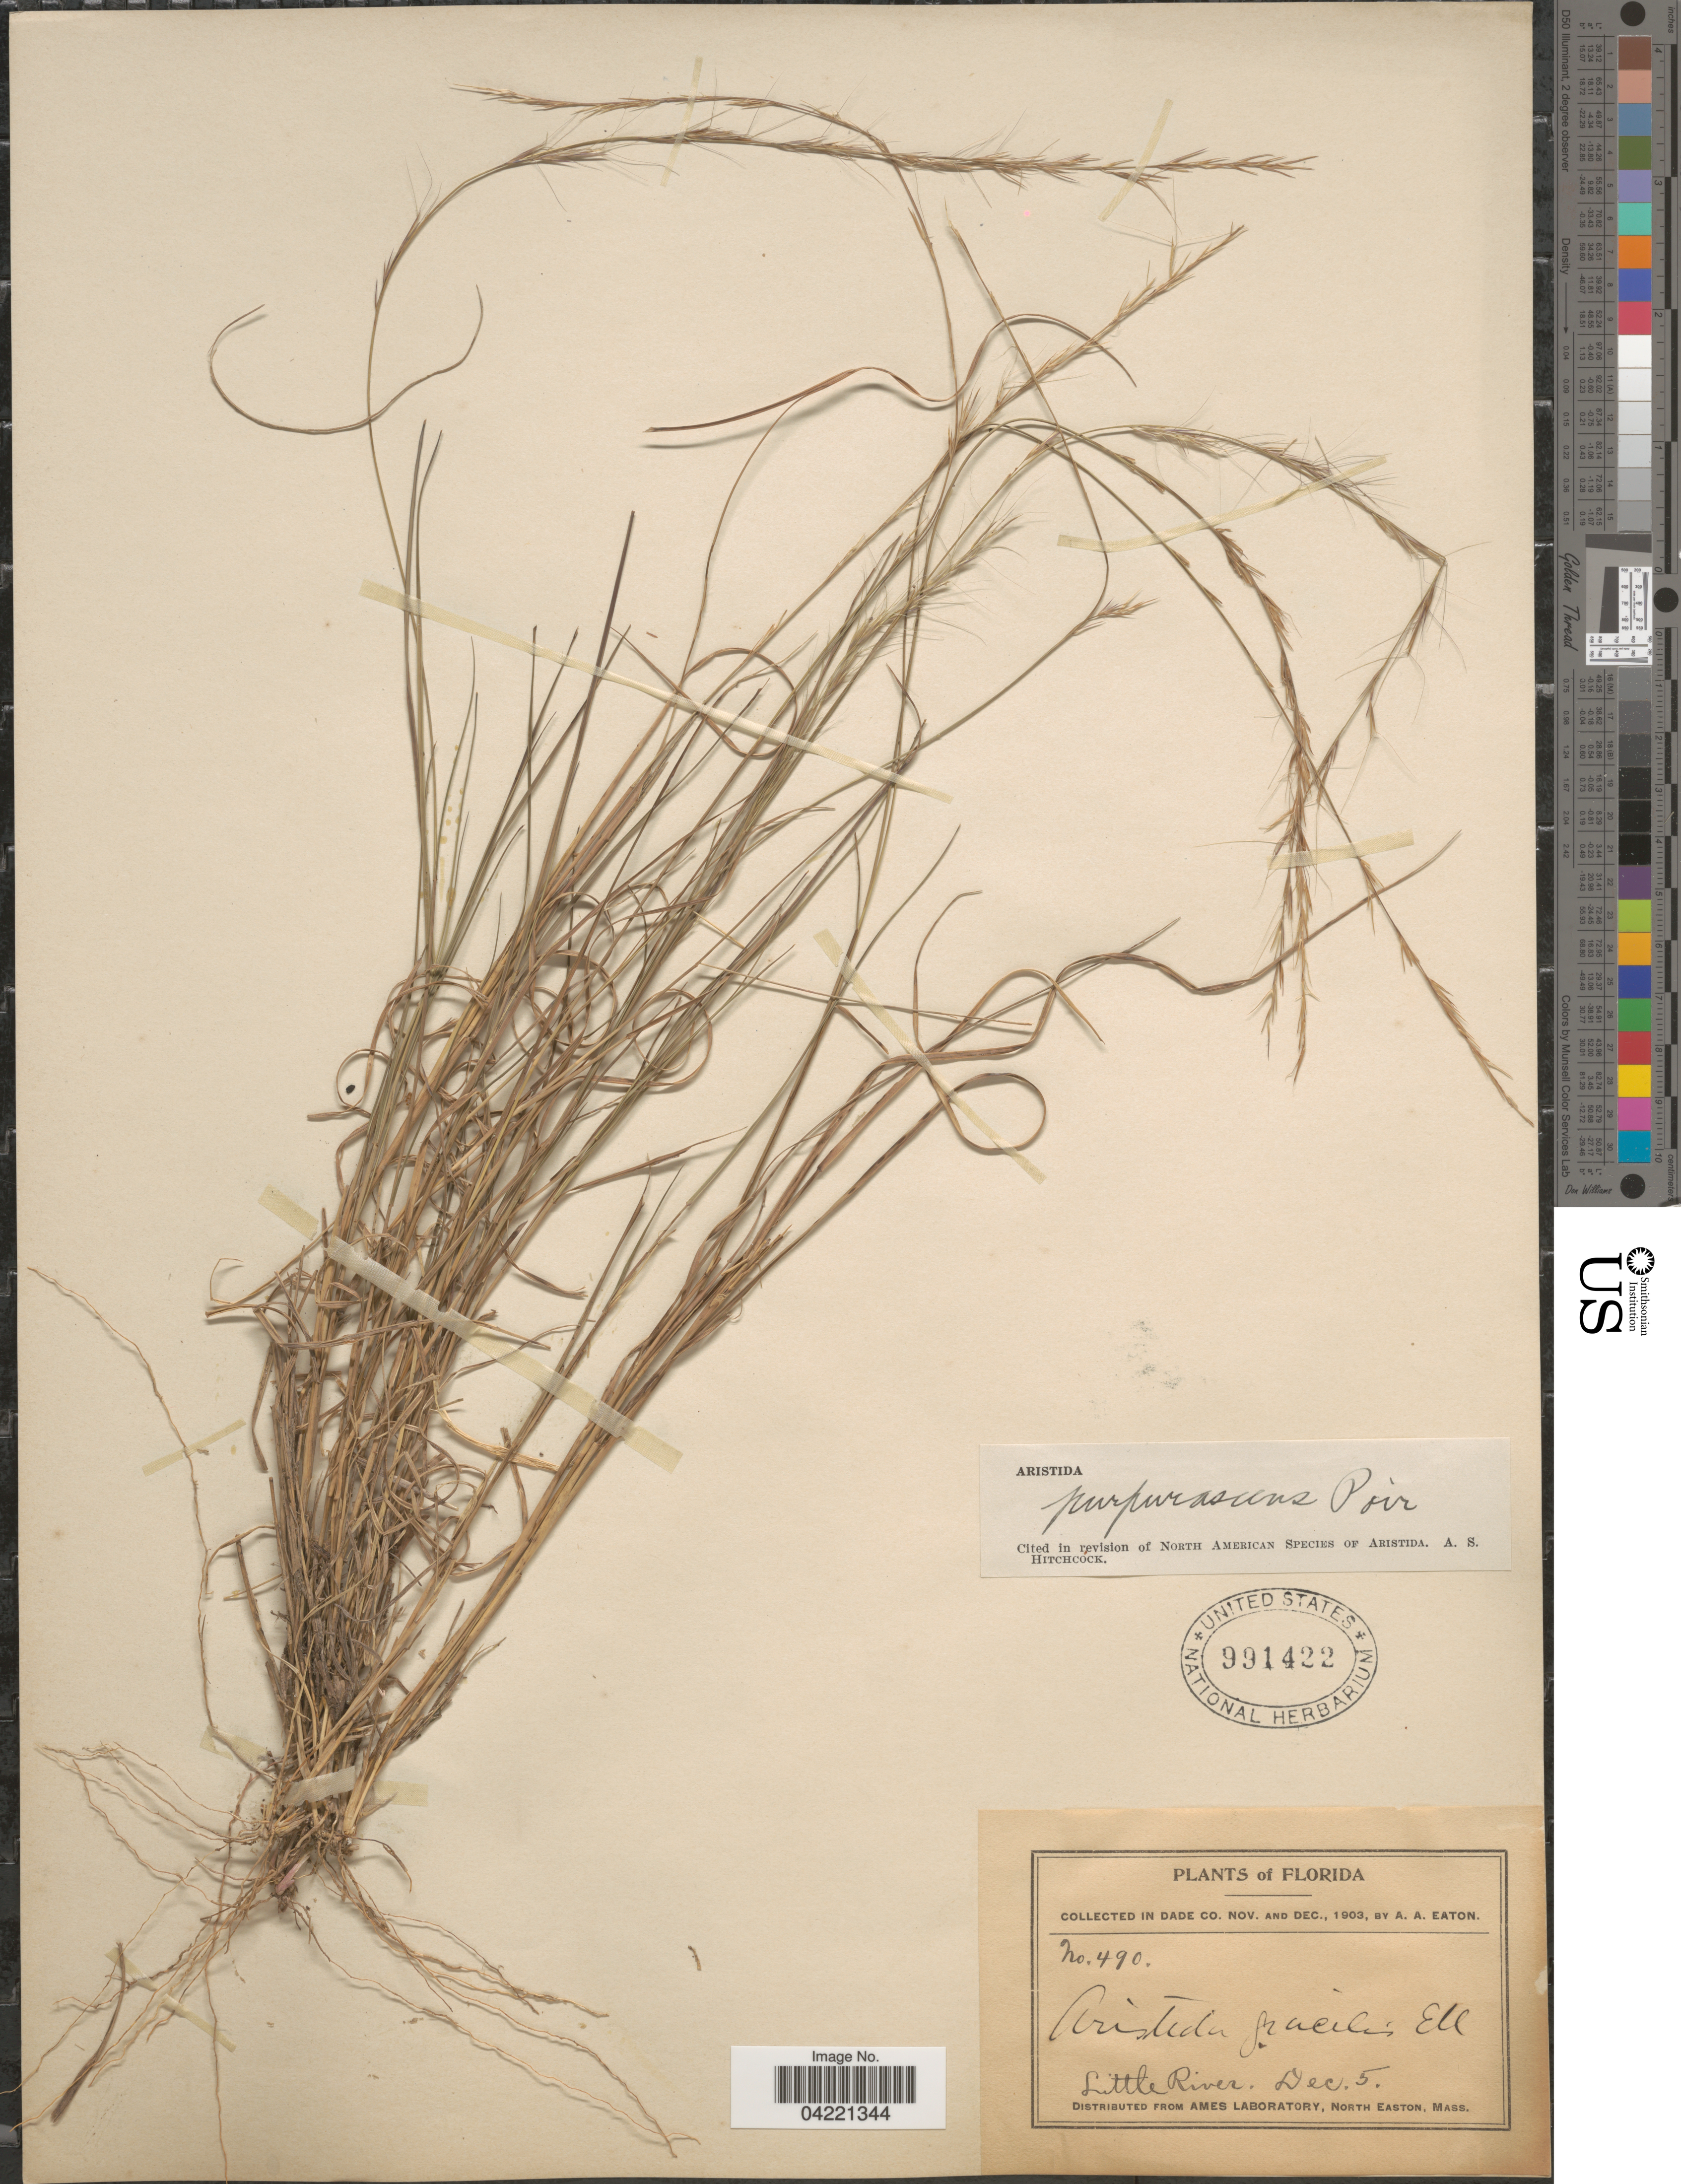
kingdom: Plantae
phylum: Tracheophyta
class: Liliopsida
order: Poales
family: Poaceae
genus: Aristida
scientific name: Aristida purpurascens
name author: Poir.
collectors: A. A. Eaton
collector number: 490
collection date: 1903-12-05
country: United States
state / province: Florida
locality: In Dade Co. Little River.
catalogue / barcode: US 991422